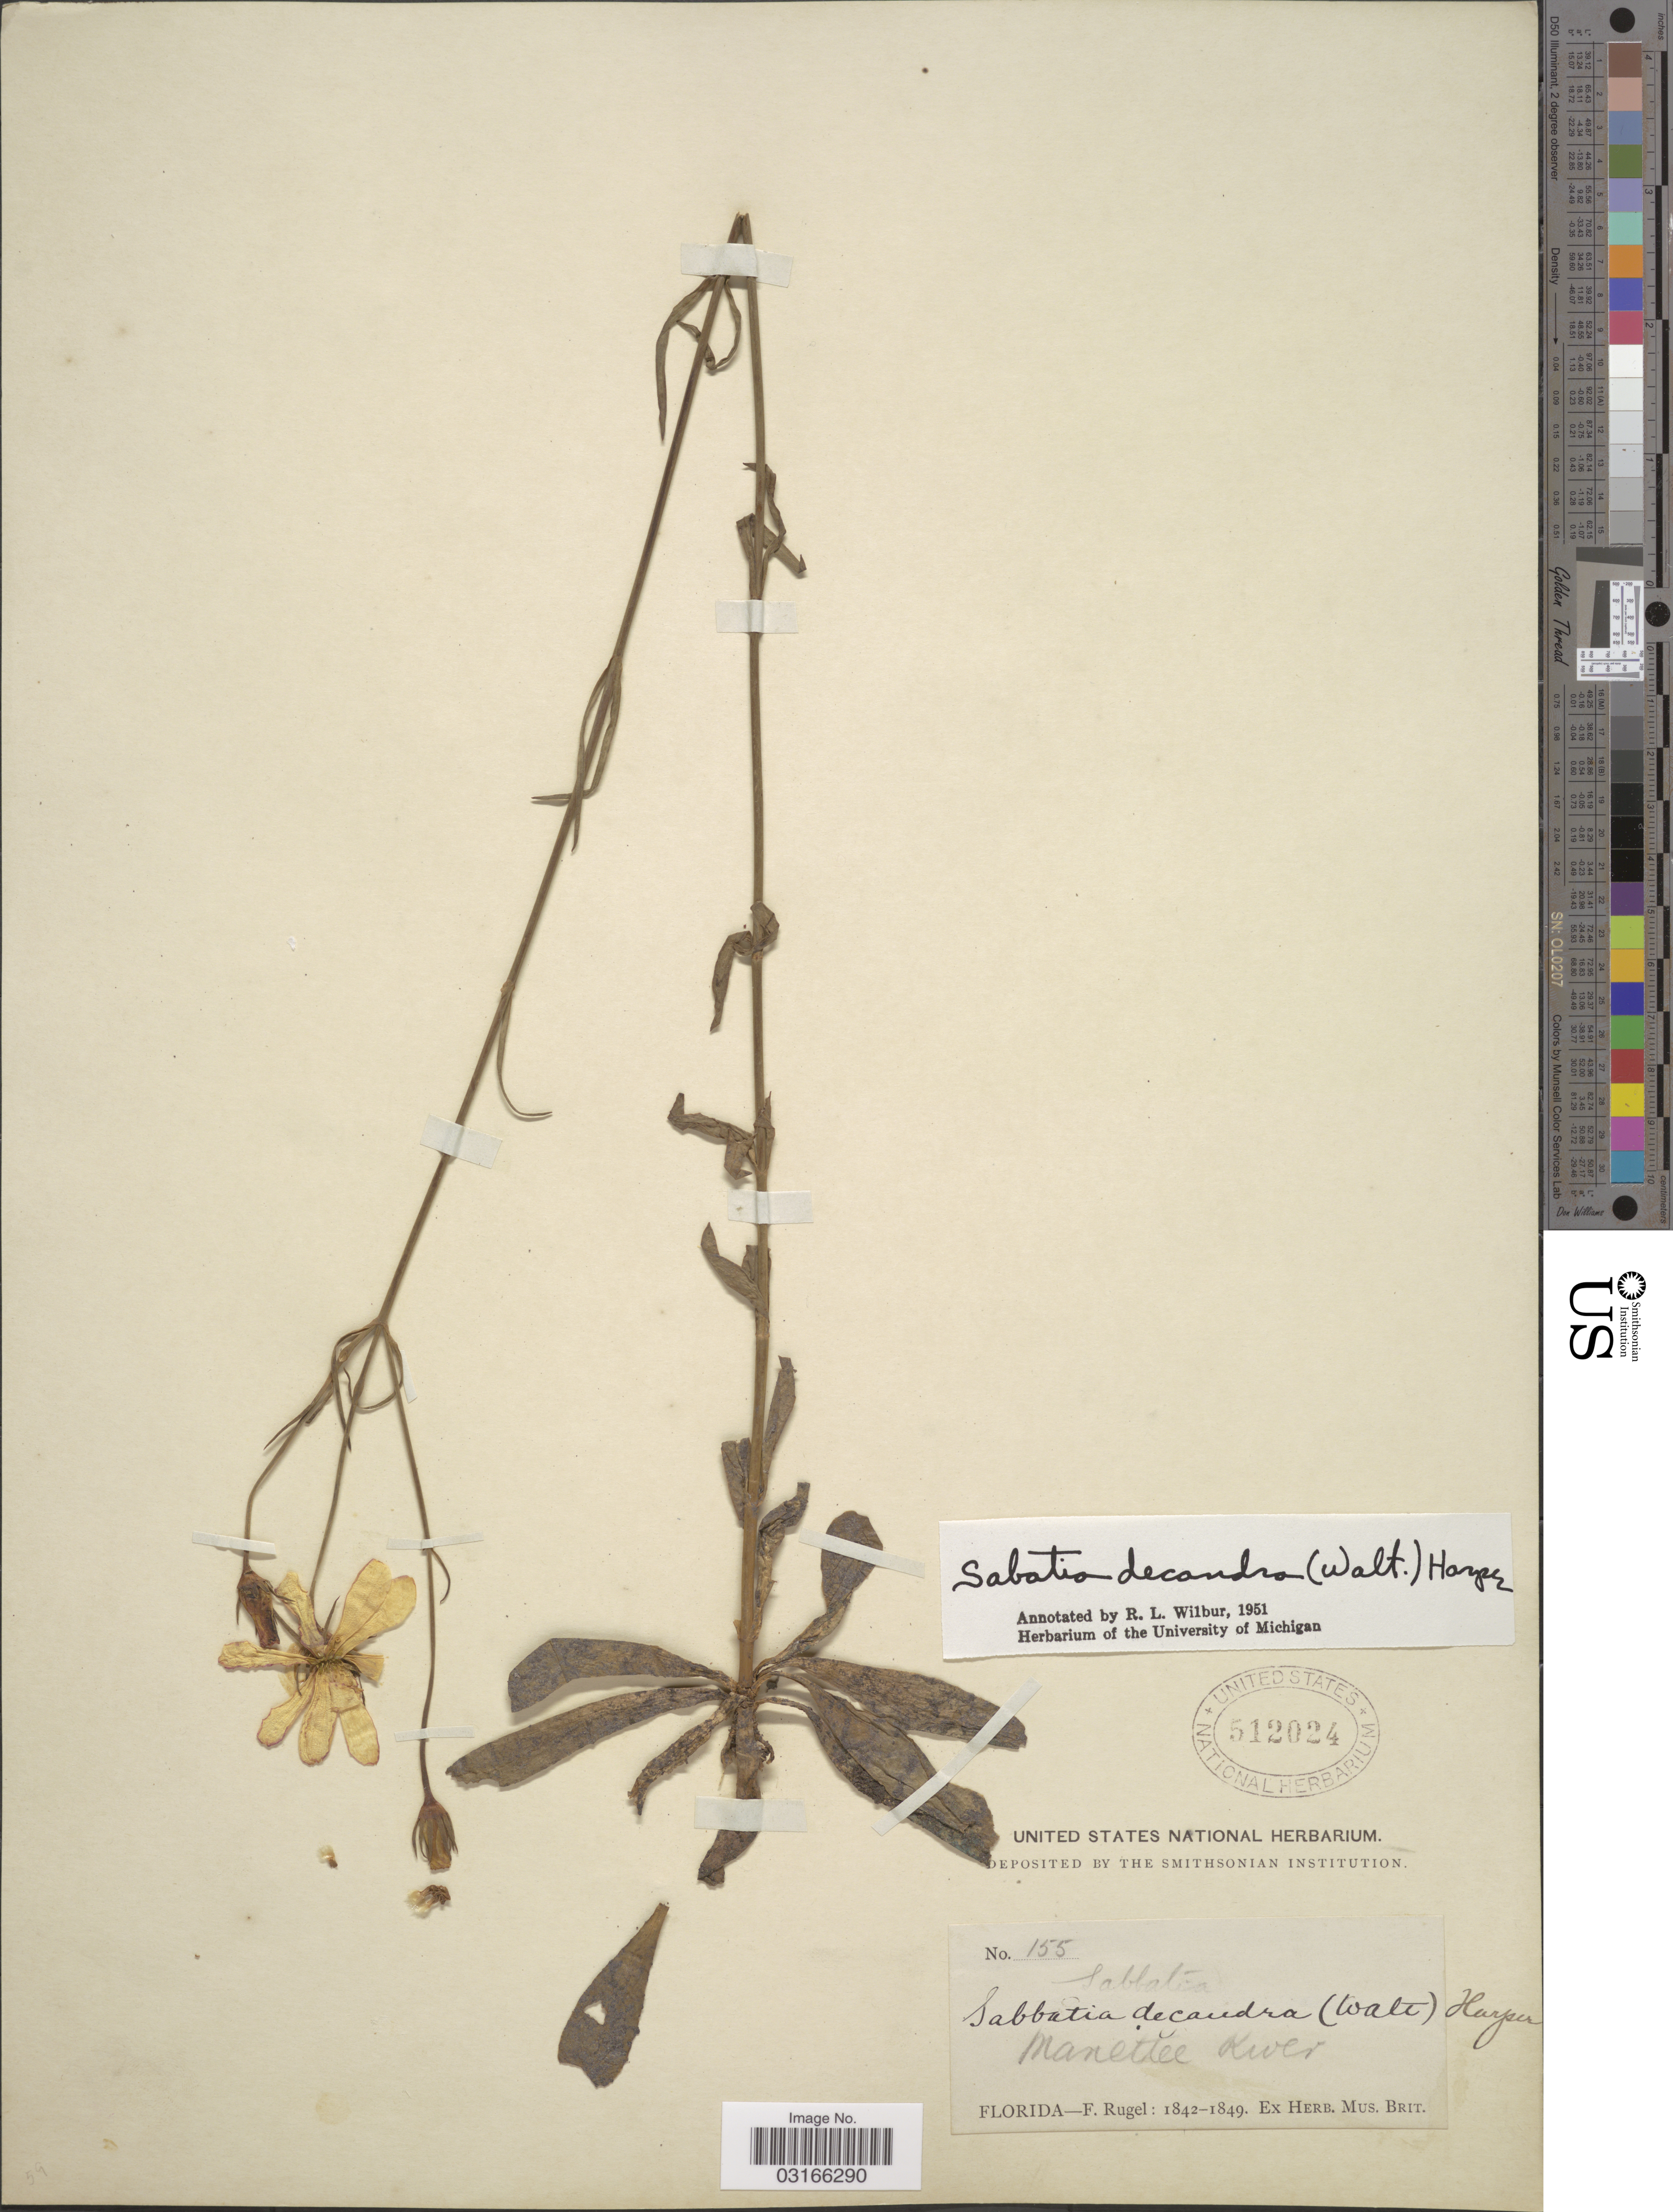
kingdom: Plantae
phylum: Tracheophyta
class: Magnoliopsida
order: Gentianales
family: Gentianaceae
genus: Sabatia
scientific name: Sabatia decandra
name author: (Walter)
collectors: F. Rugel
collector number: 155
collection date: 1842/1849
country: United States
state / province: Florida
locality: Manettee River.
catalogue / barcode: US 512024